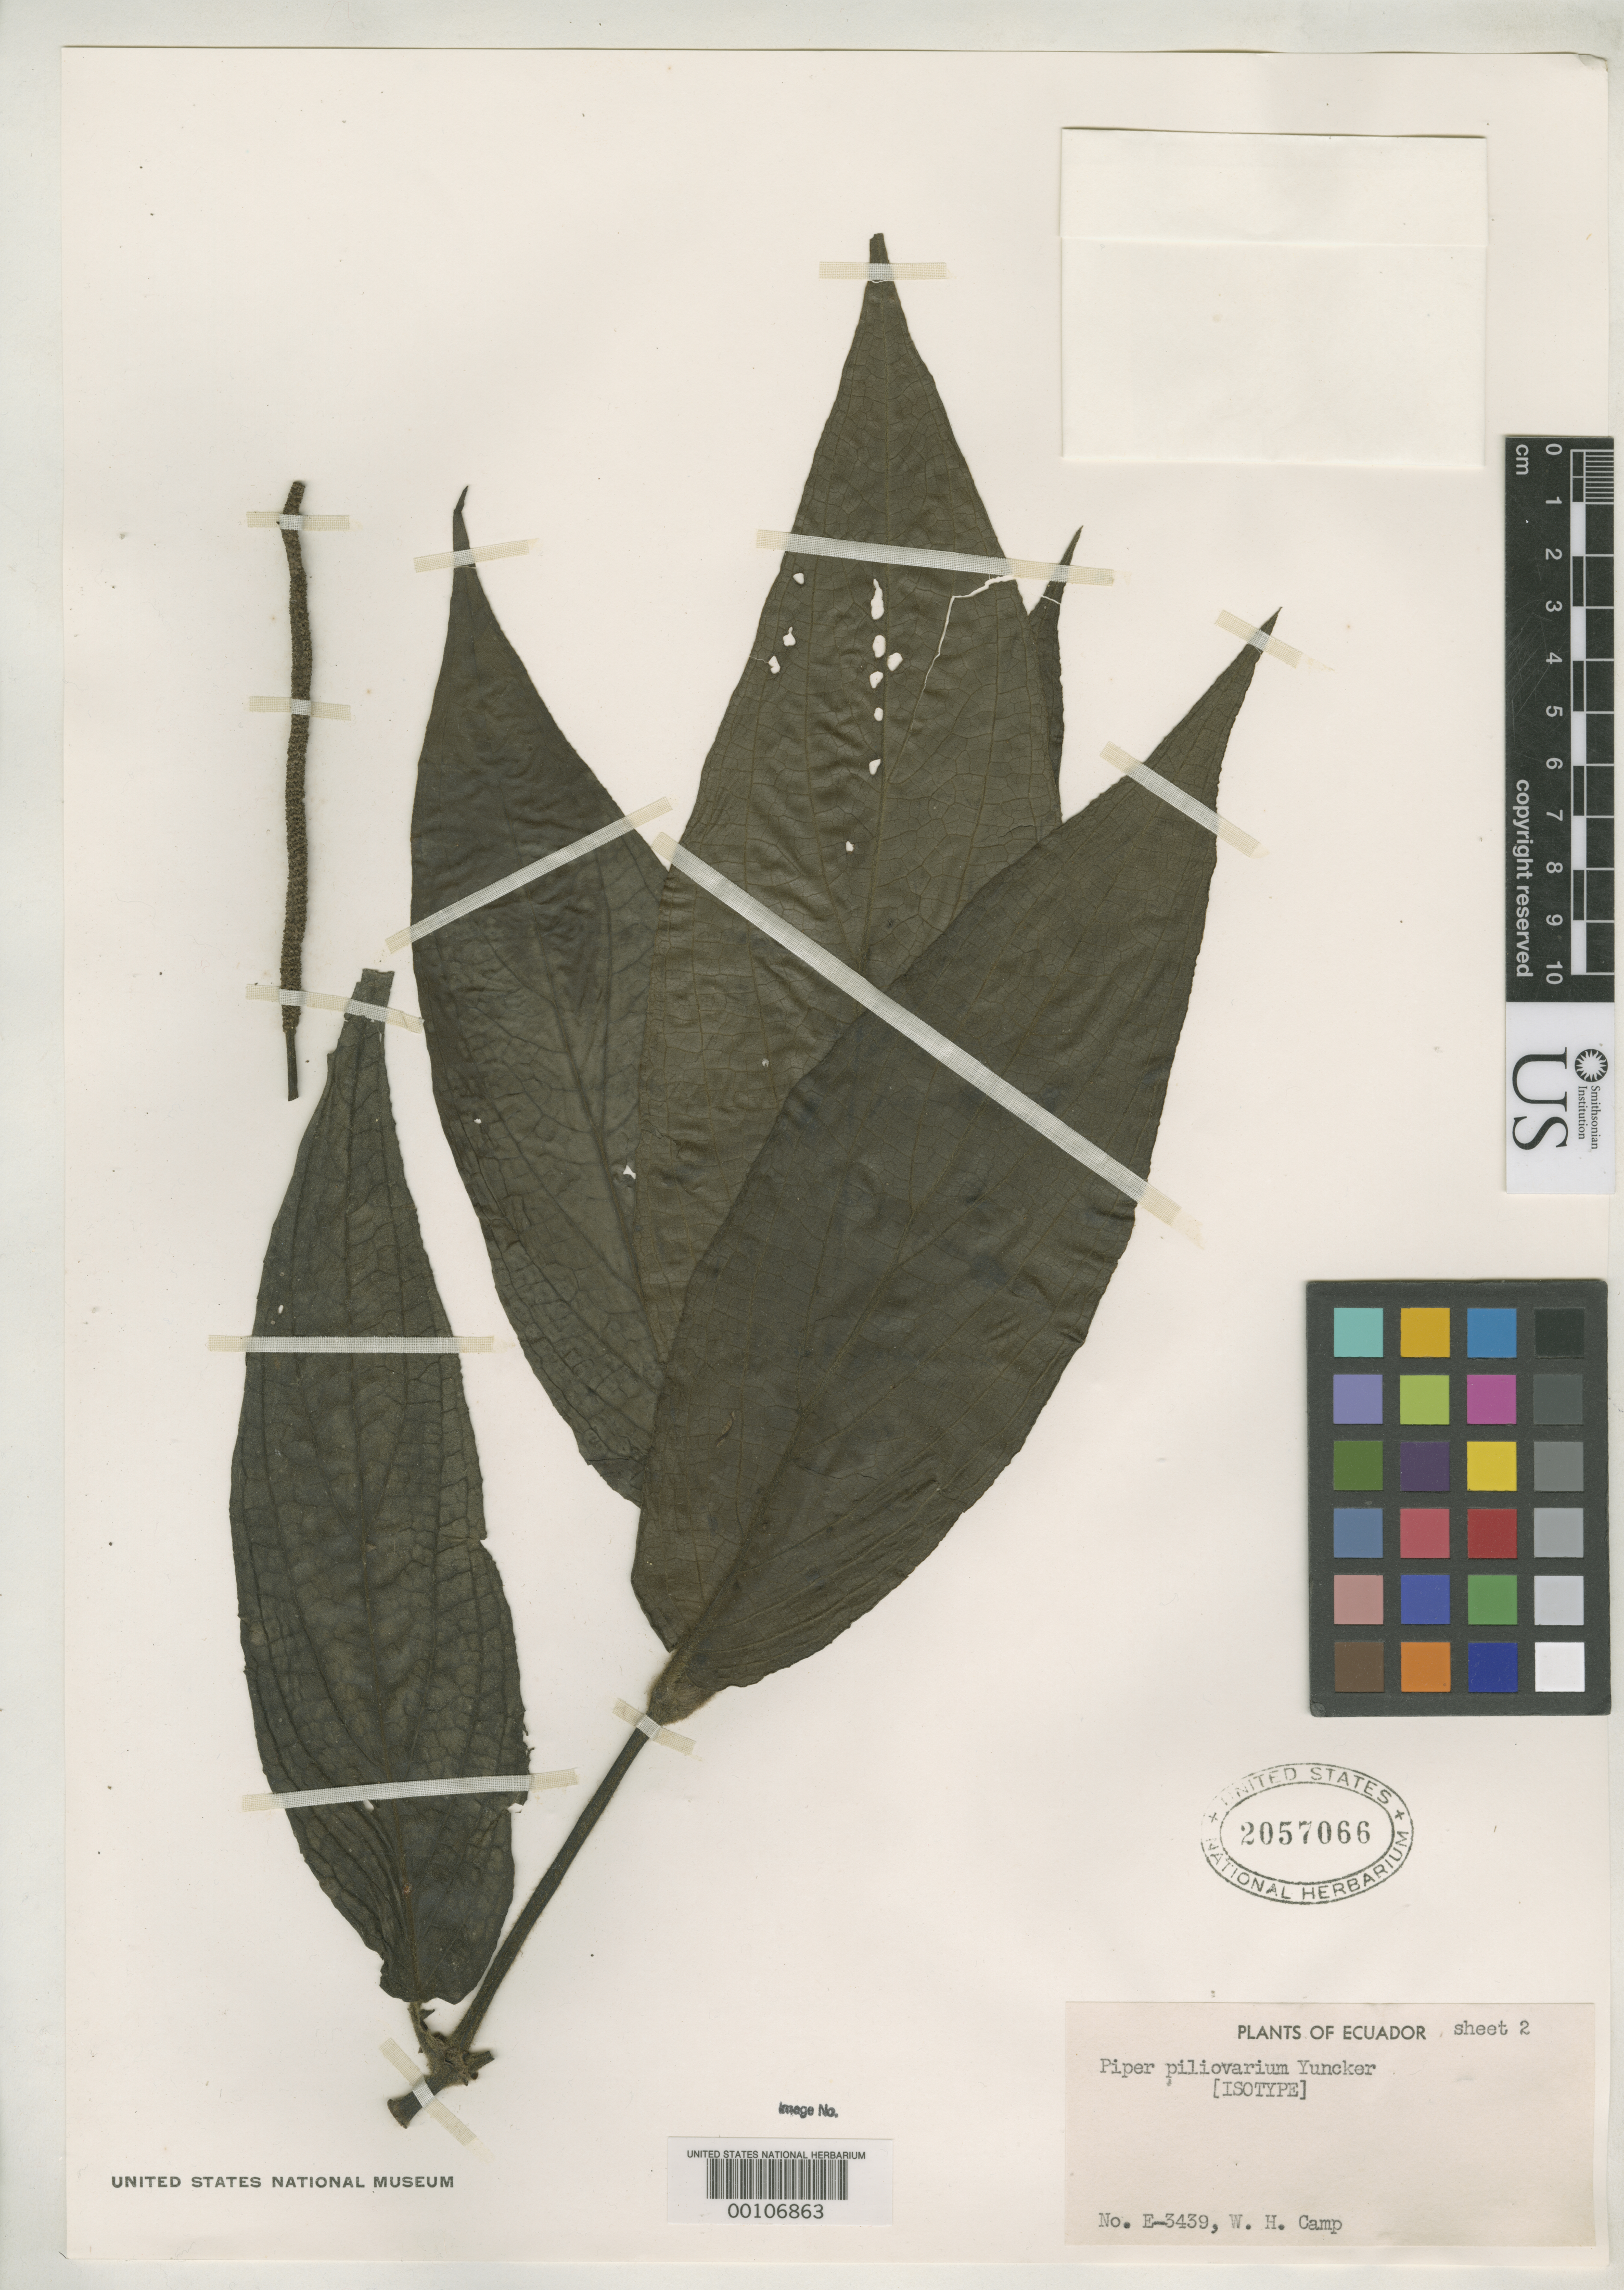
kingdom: Plantae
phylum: Tracheophyta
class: Magnoliopsida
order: Piperales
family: Piperaceae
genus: Piper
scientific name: Piper pilovarium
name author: Yunck.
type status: Isotype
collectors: W. H. Camp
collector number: E-3439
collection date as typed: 19 May 1945 to 28 May 1945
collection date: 1945-05-19/1945-05-28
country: Ecuador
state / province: Chimborazo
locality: Rio Chanchan Canon.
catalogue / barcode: US 2057066